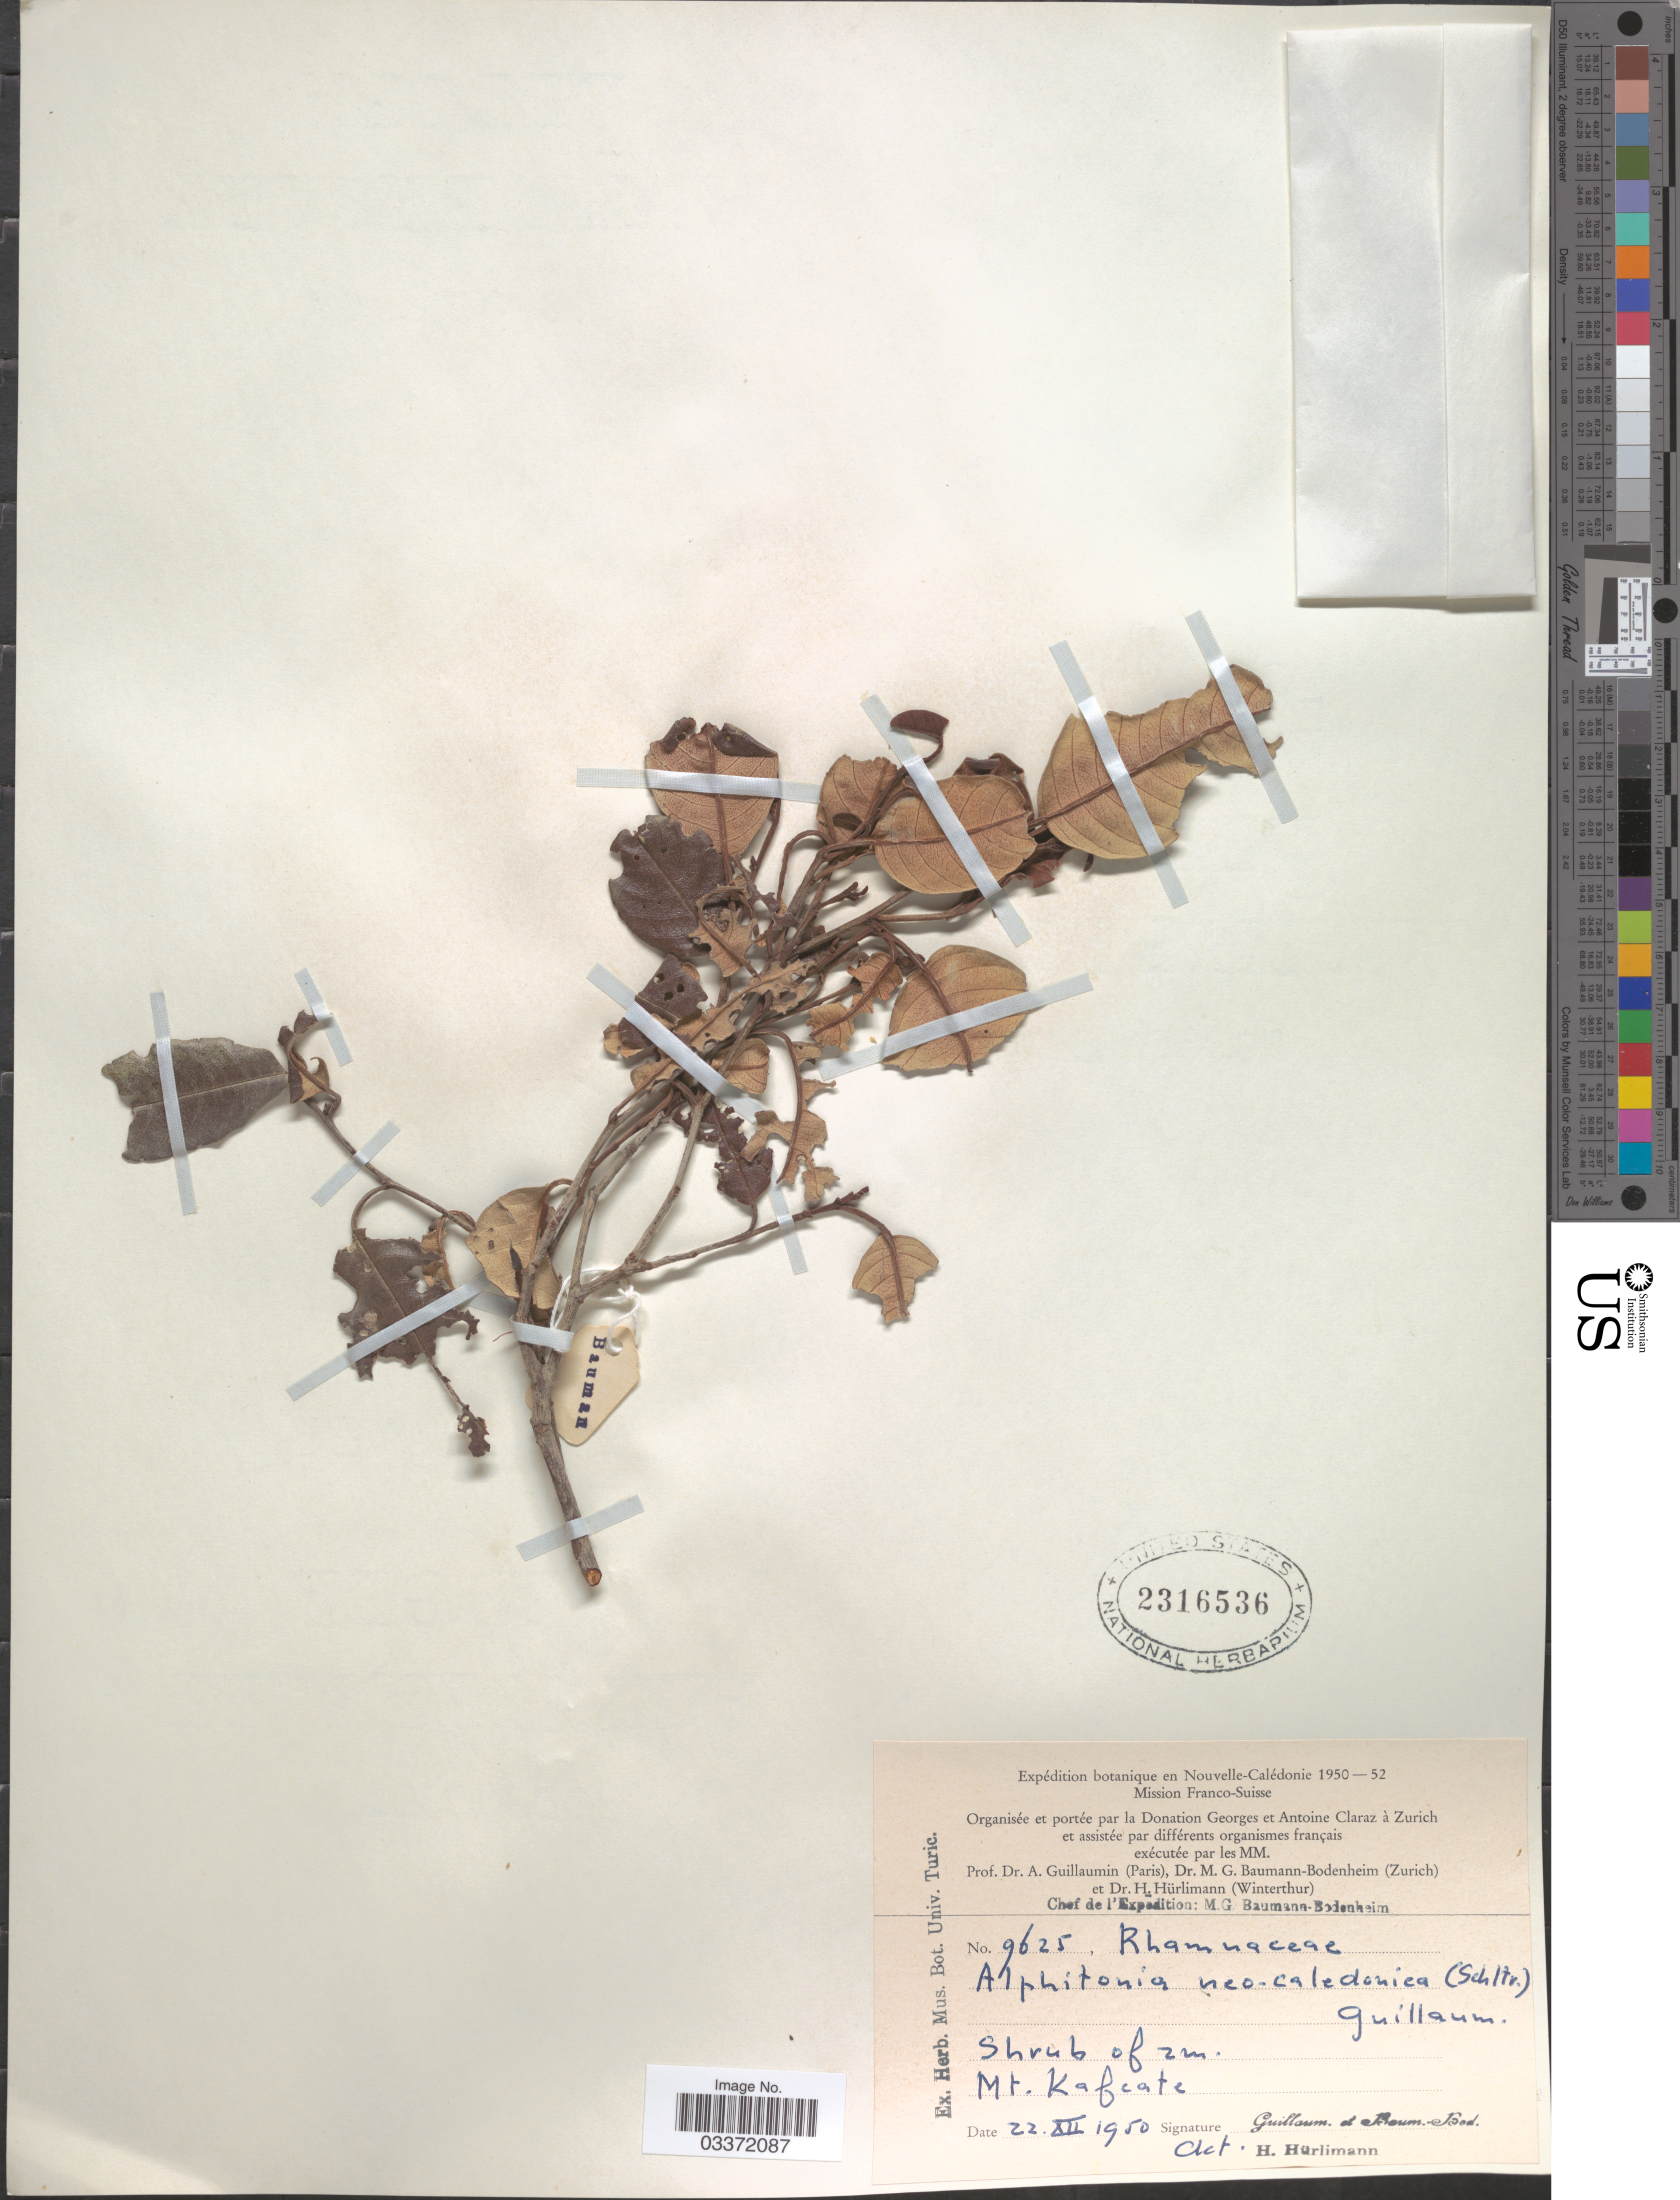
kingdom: Plantae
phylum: Tracheophyta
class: Magnoliopsida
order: Rosales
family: Rhamnaceae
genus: Alphitonia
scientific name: Alphitonia neocaledonica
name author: (Schltr.) Guillaumin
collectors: A. Guillaumin & M. G. Baumann-Bodenheim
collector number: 9625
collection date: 1950-12-22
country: New Caledonia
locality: Mt. Kafeate.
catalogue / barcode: US 2316536